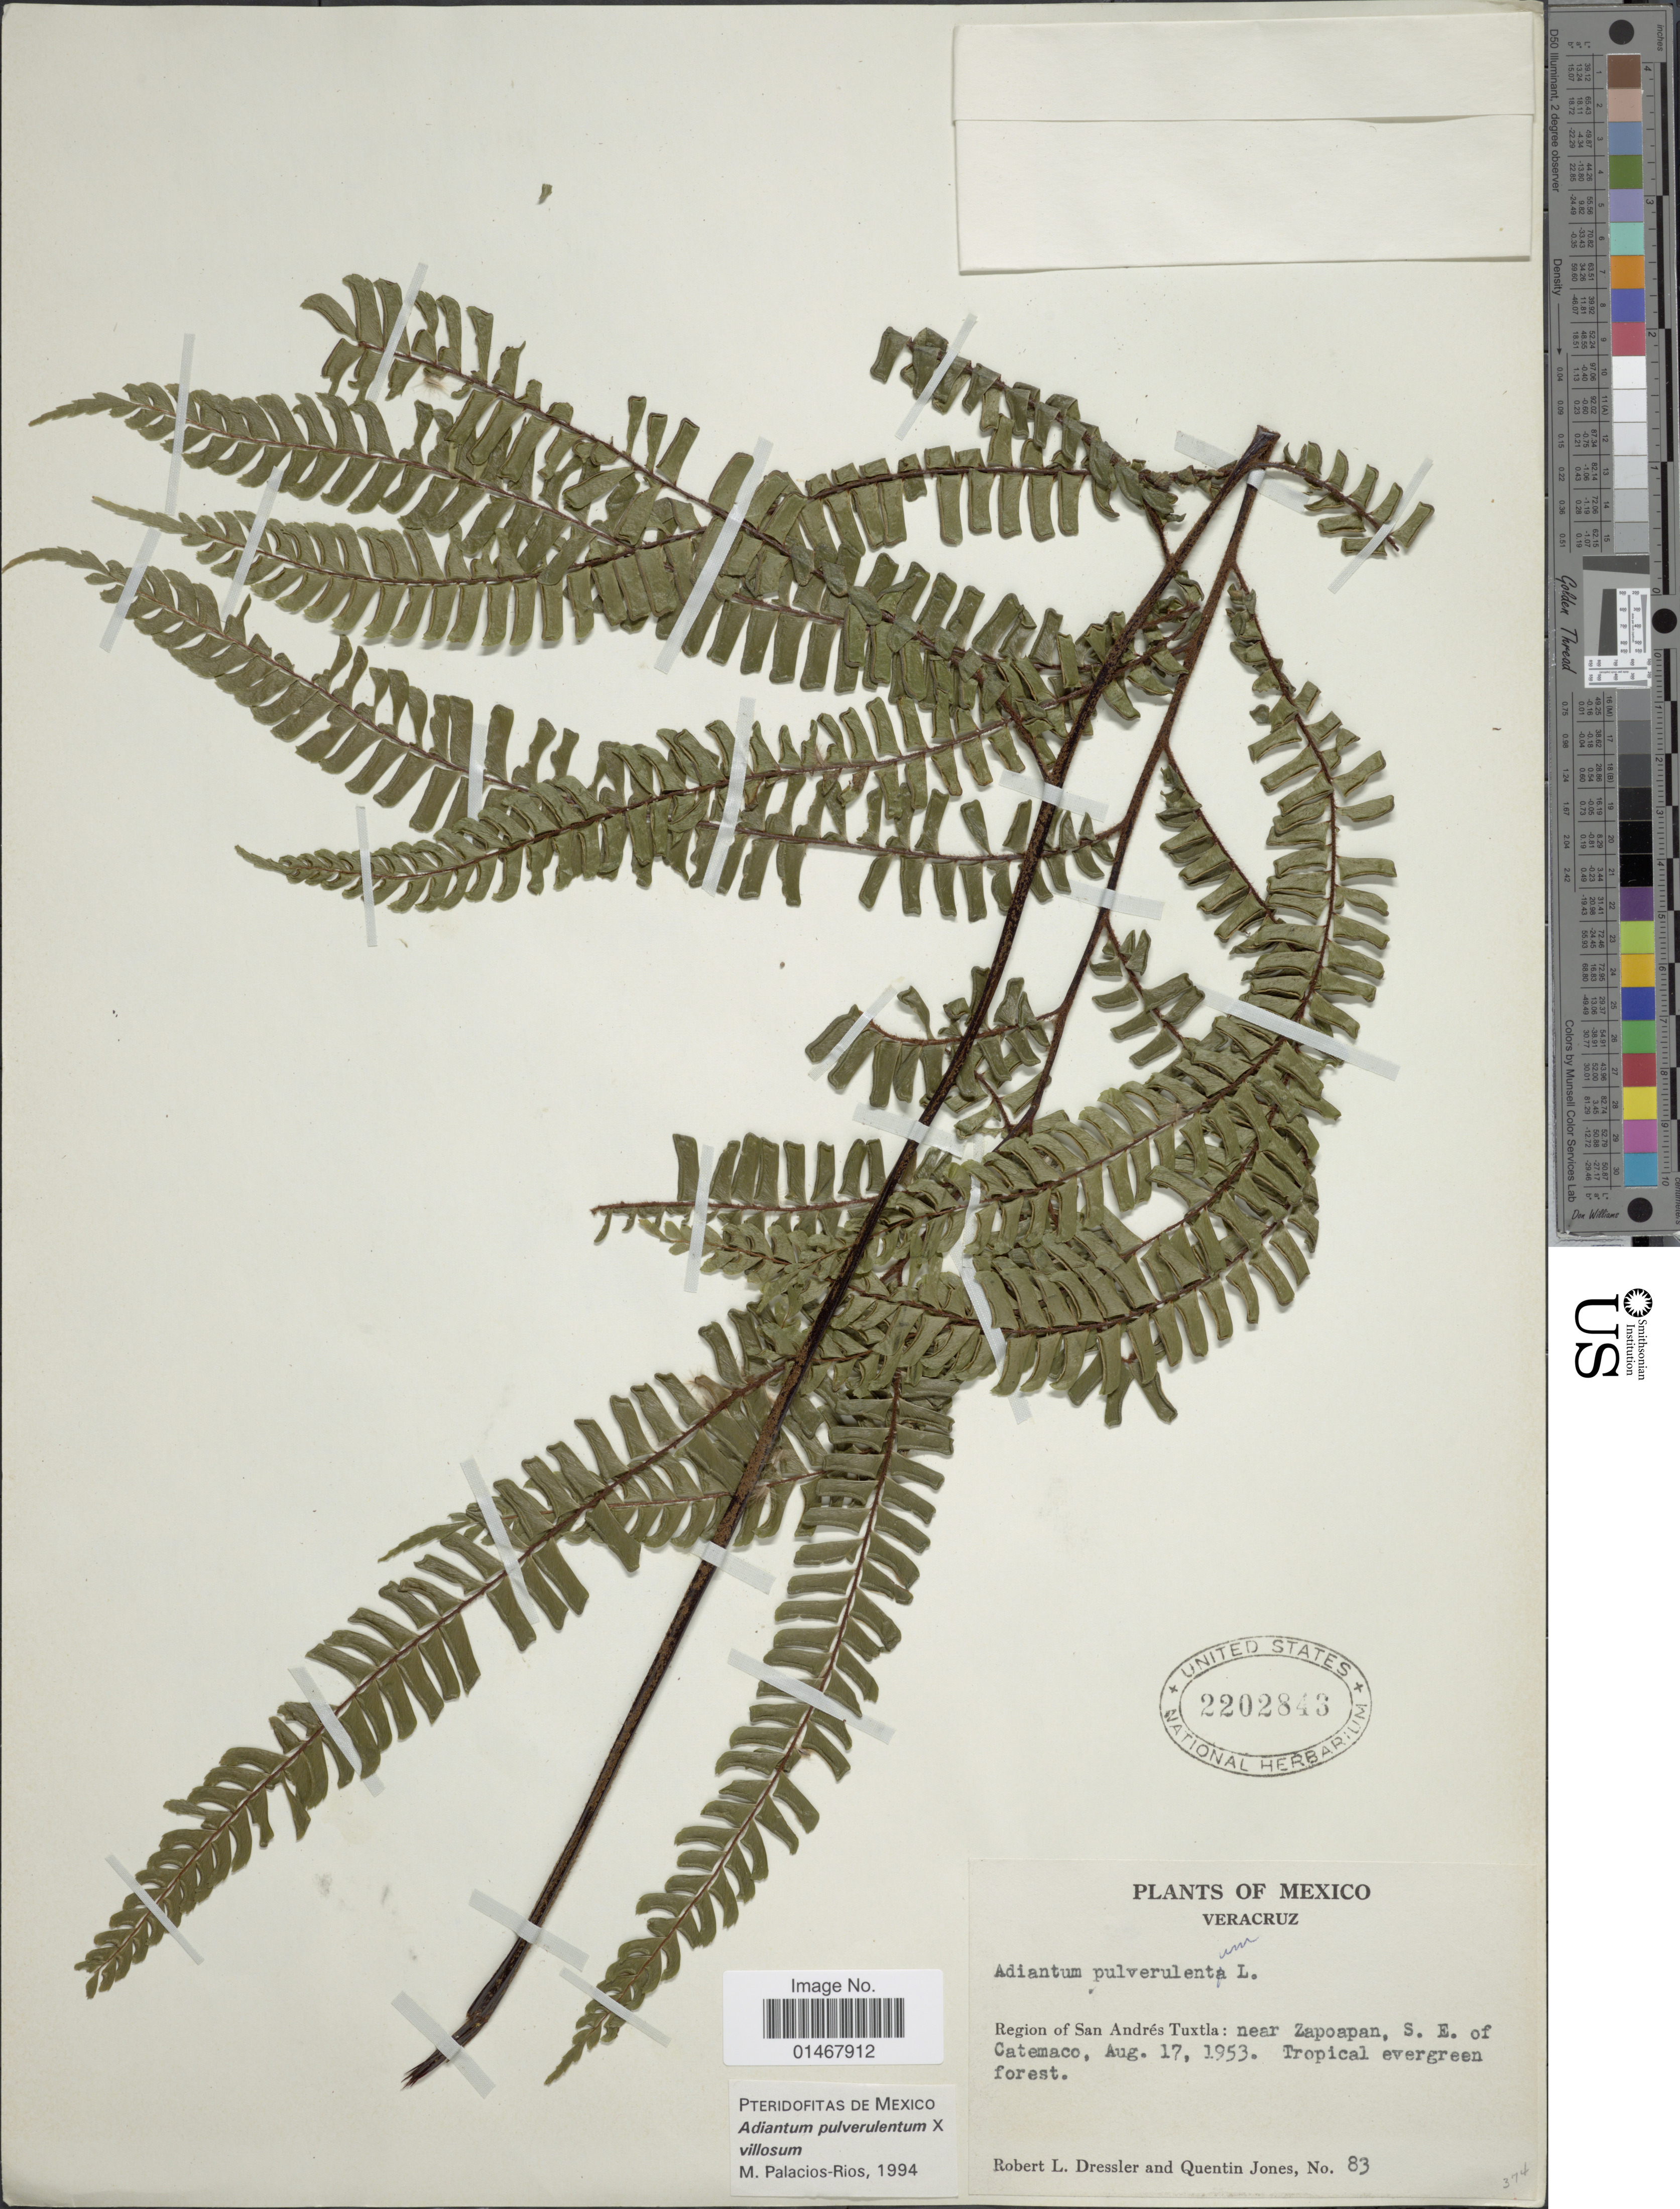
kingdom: Plantae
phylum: Tracheophyta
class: Polypodiopsida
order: Polypodiales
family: Pteridaceae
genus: Adiantum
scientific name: Adiantum pulverulentum x A. villosum L.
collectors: R. Dressler & Q. Jones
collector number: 83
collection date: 1953-08-17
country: Mexico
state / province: Veracruz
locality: VeraCruz, Region of San Andrés Tuxtla: near Zapoapan, S.E. of Catemaco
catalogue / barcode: US 2202843